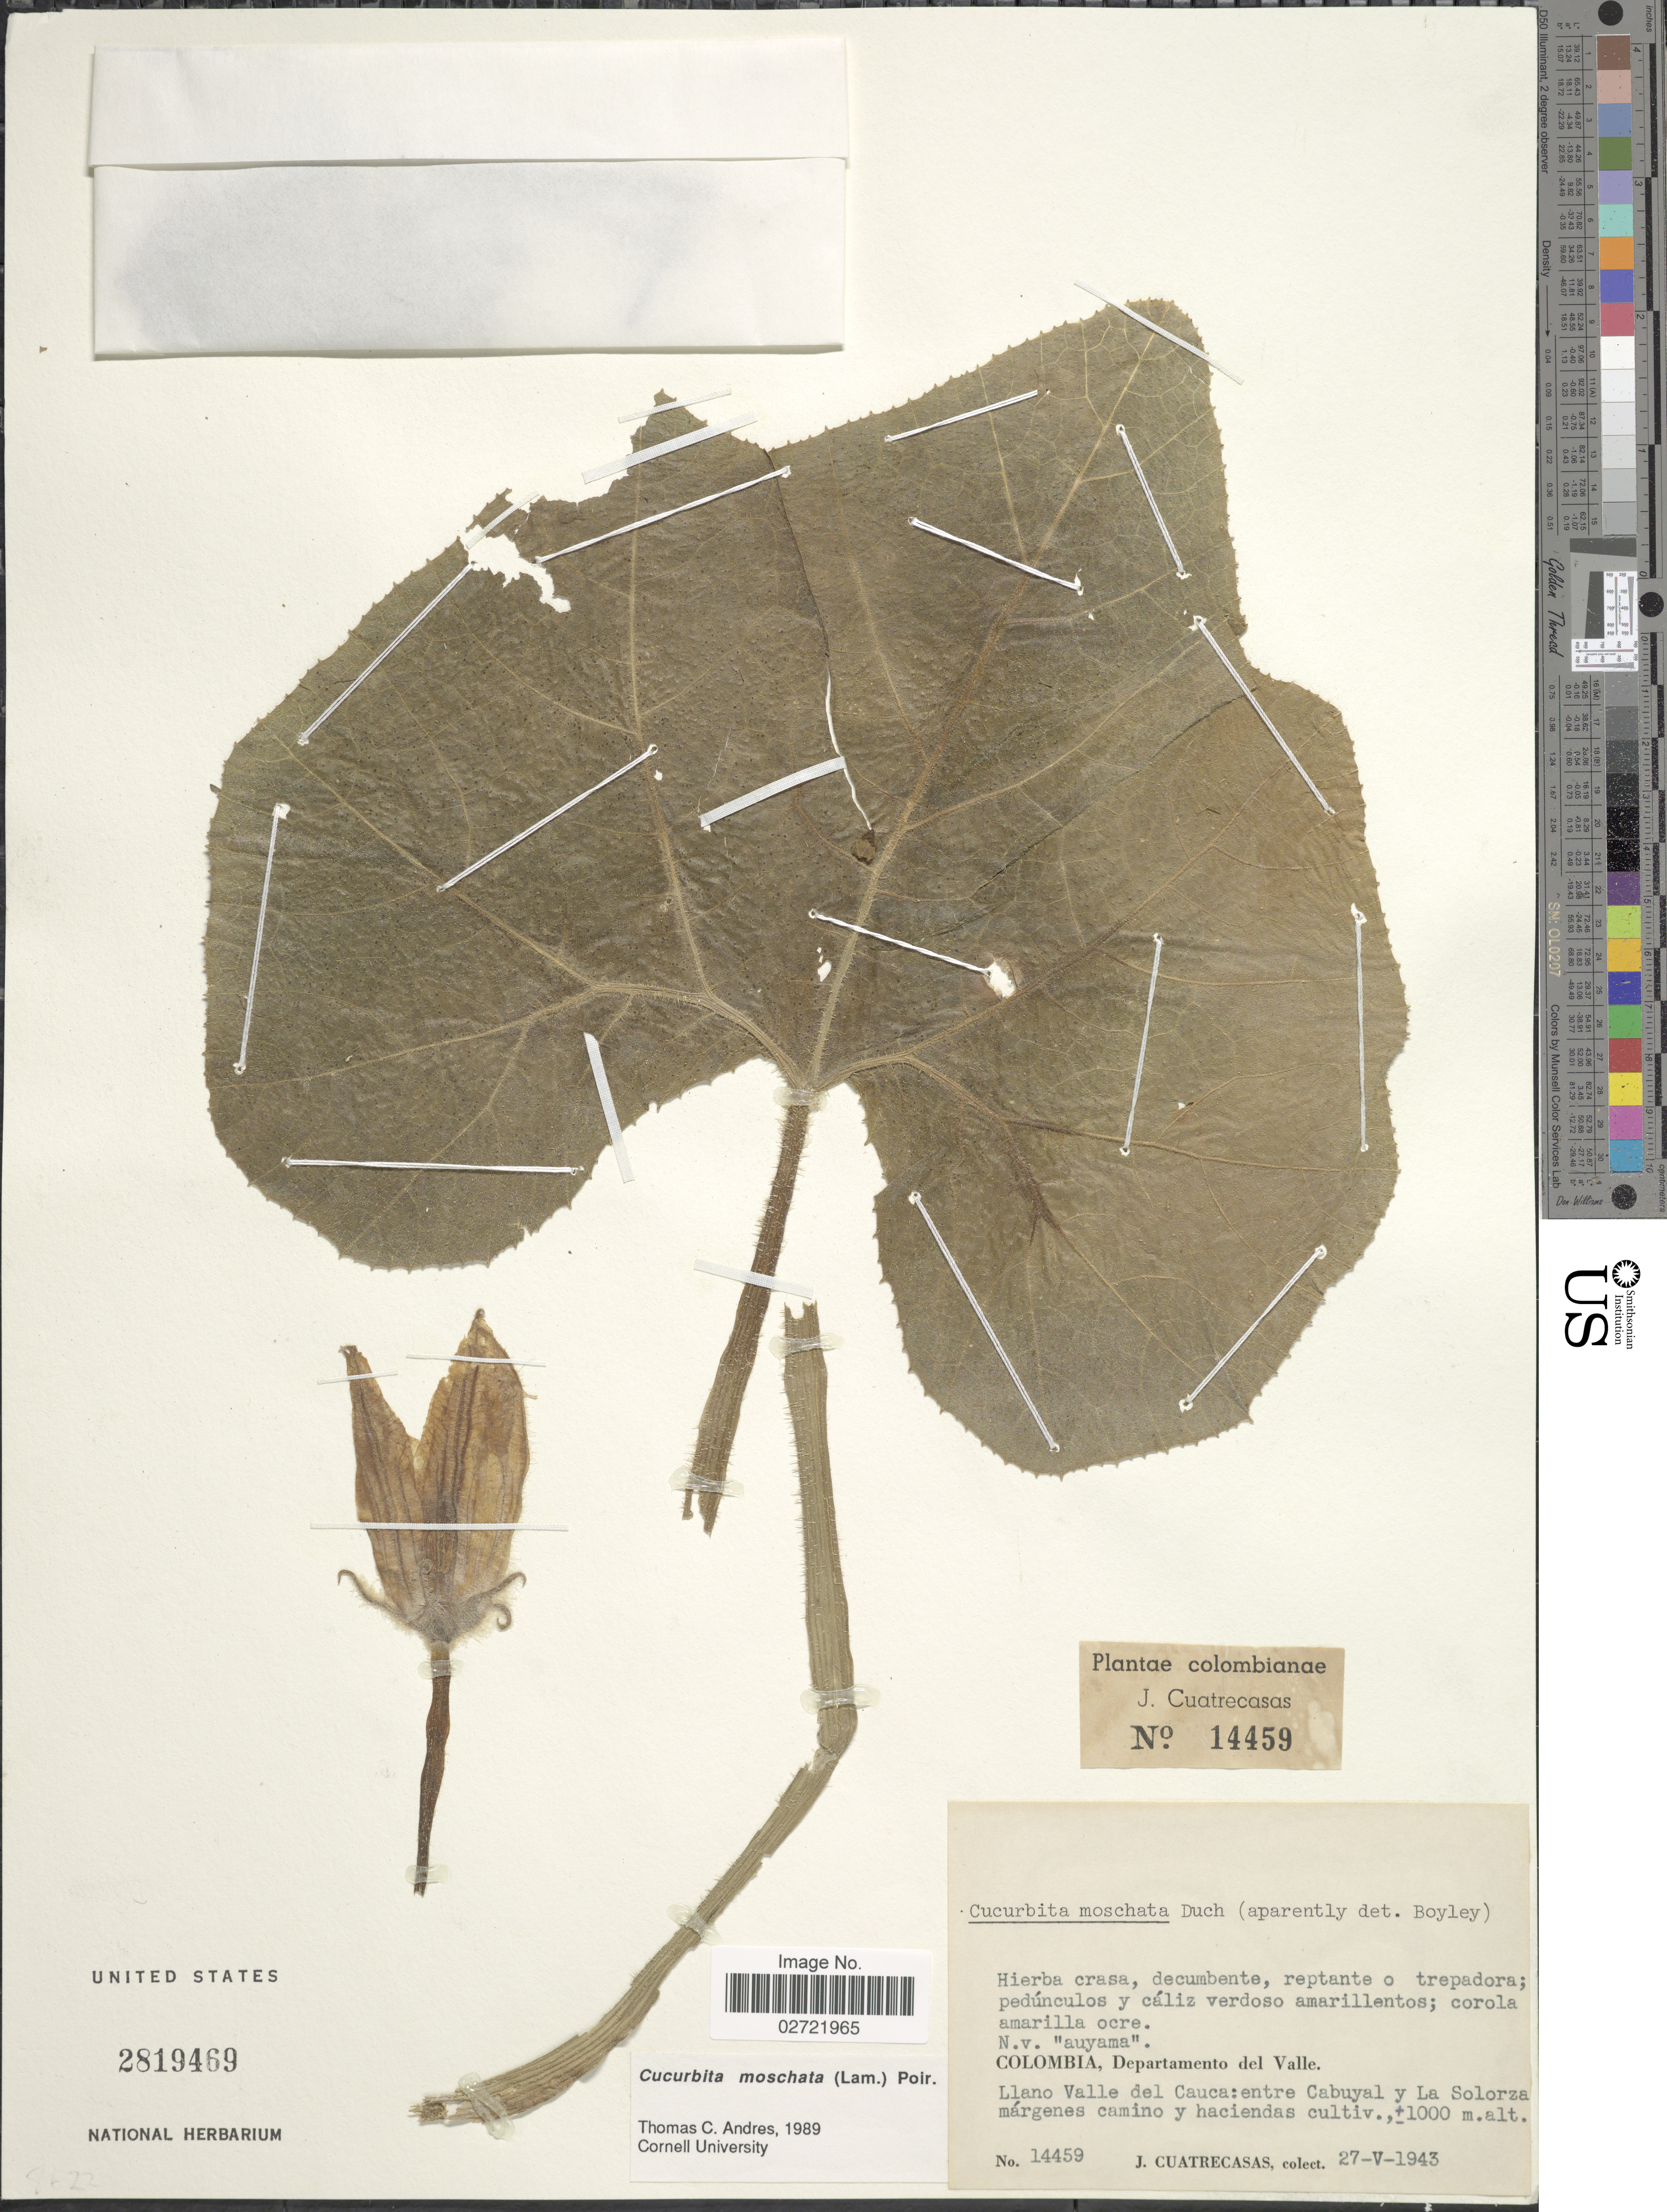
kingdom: Plantae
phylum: Tracheophyta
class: Magnoliopsida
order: Cucurbitales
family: Cucurbitaceae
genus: Cucurbita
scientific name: Cucurbita moschata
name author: (Duch.) Poir.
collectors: J. Cuatrecasas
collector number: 14459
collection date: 1943-05-27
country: Colombia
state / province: Valle del Cauca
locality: Departamento del Valle. Llano Valle del Cauca: entre Cabuyal y La Solorza márgenes camino haciendas cultiv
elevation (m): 1000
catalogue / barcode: US 2819469